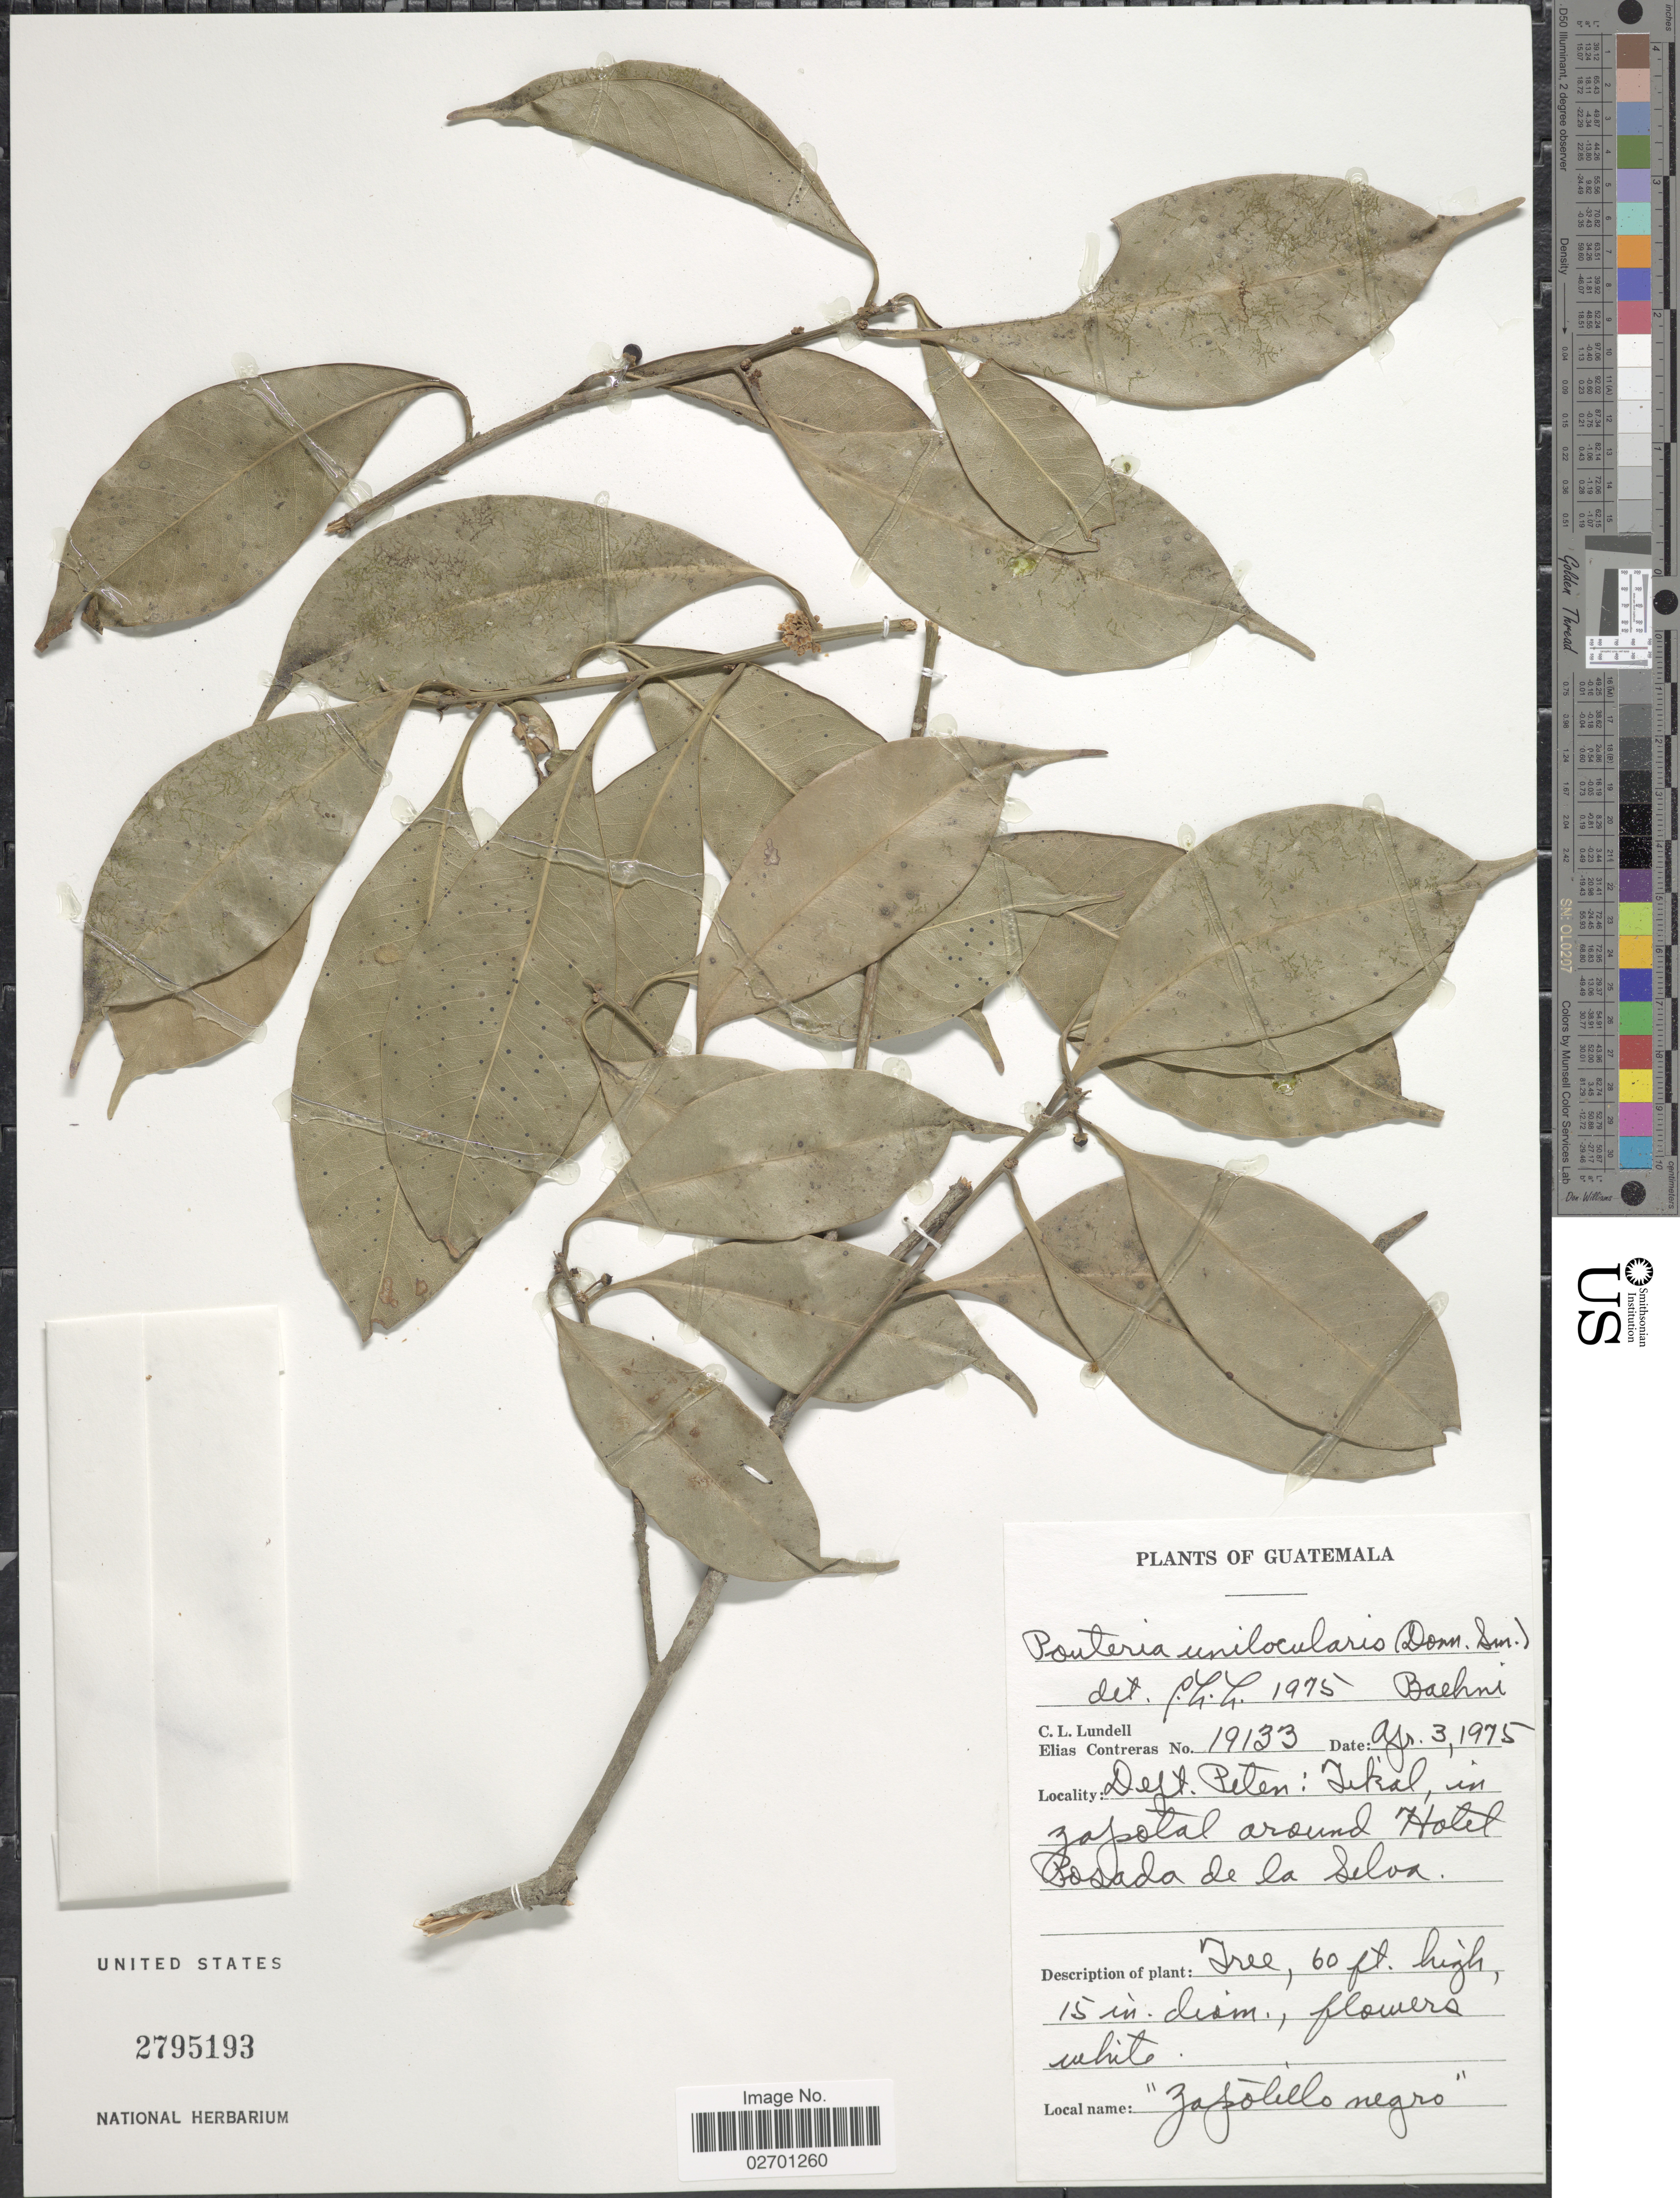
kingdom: Plantae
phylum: Tracheophyta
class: Magnoliopsida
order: Ericales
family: Sapotaceae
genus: Pouteria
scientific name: Pouteria reticulata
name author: (Engl.) Eyma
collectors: C. L. Lundell & E. Contreras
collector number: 19133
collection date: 1975-04-03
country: Guatemala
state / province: El Petén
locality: Tikal, in zapotal around Hotel Posada de la silva.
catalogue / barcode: US 2795193